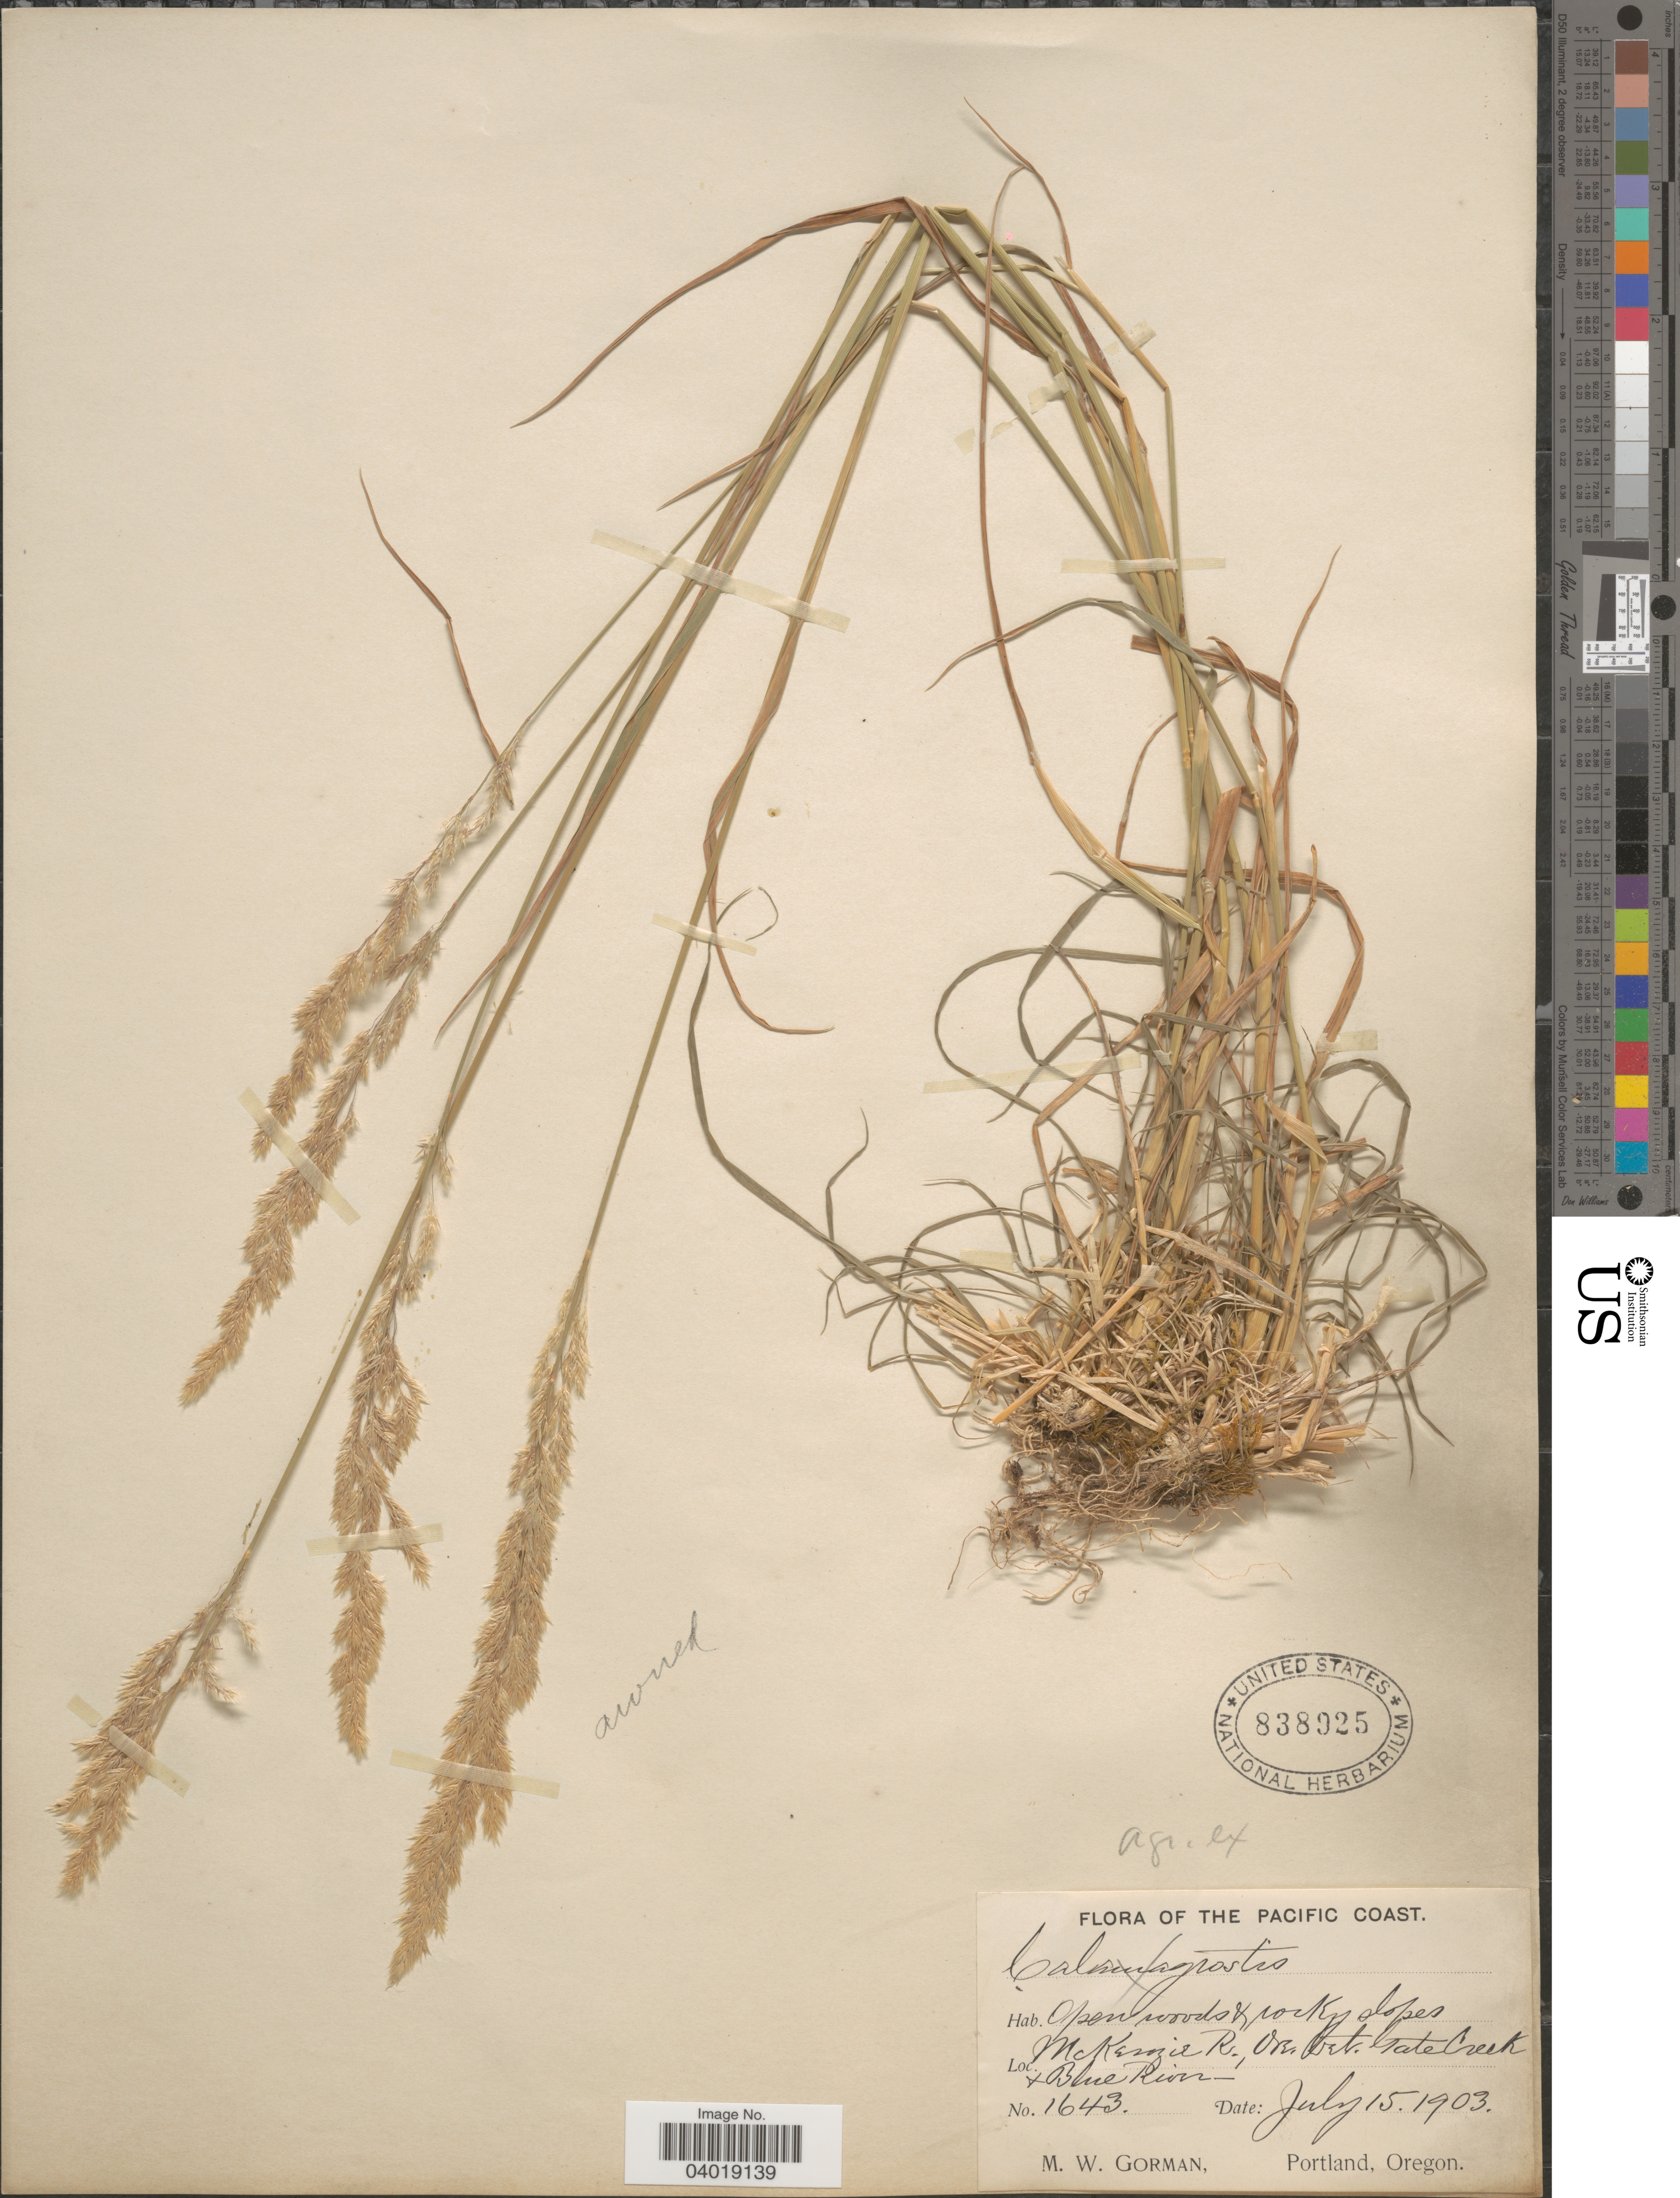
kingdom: Plantae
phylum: Tracheophyta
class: Liliopsida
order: Poales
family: Poaceae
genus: Agrostis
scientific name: Agrostis exarata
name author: Trin.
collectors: M. W. Gorman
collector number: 1643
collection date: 1903-07-15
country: United States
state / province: Oregon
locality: The Pacific Coast. McKenzie R., bet. Tate Creek & Blue River.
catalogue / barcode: US 838925